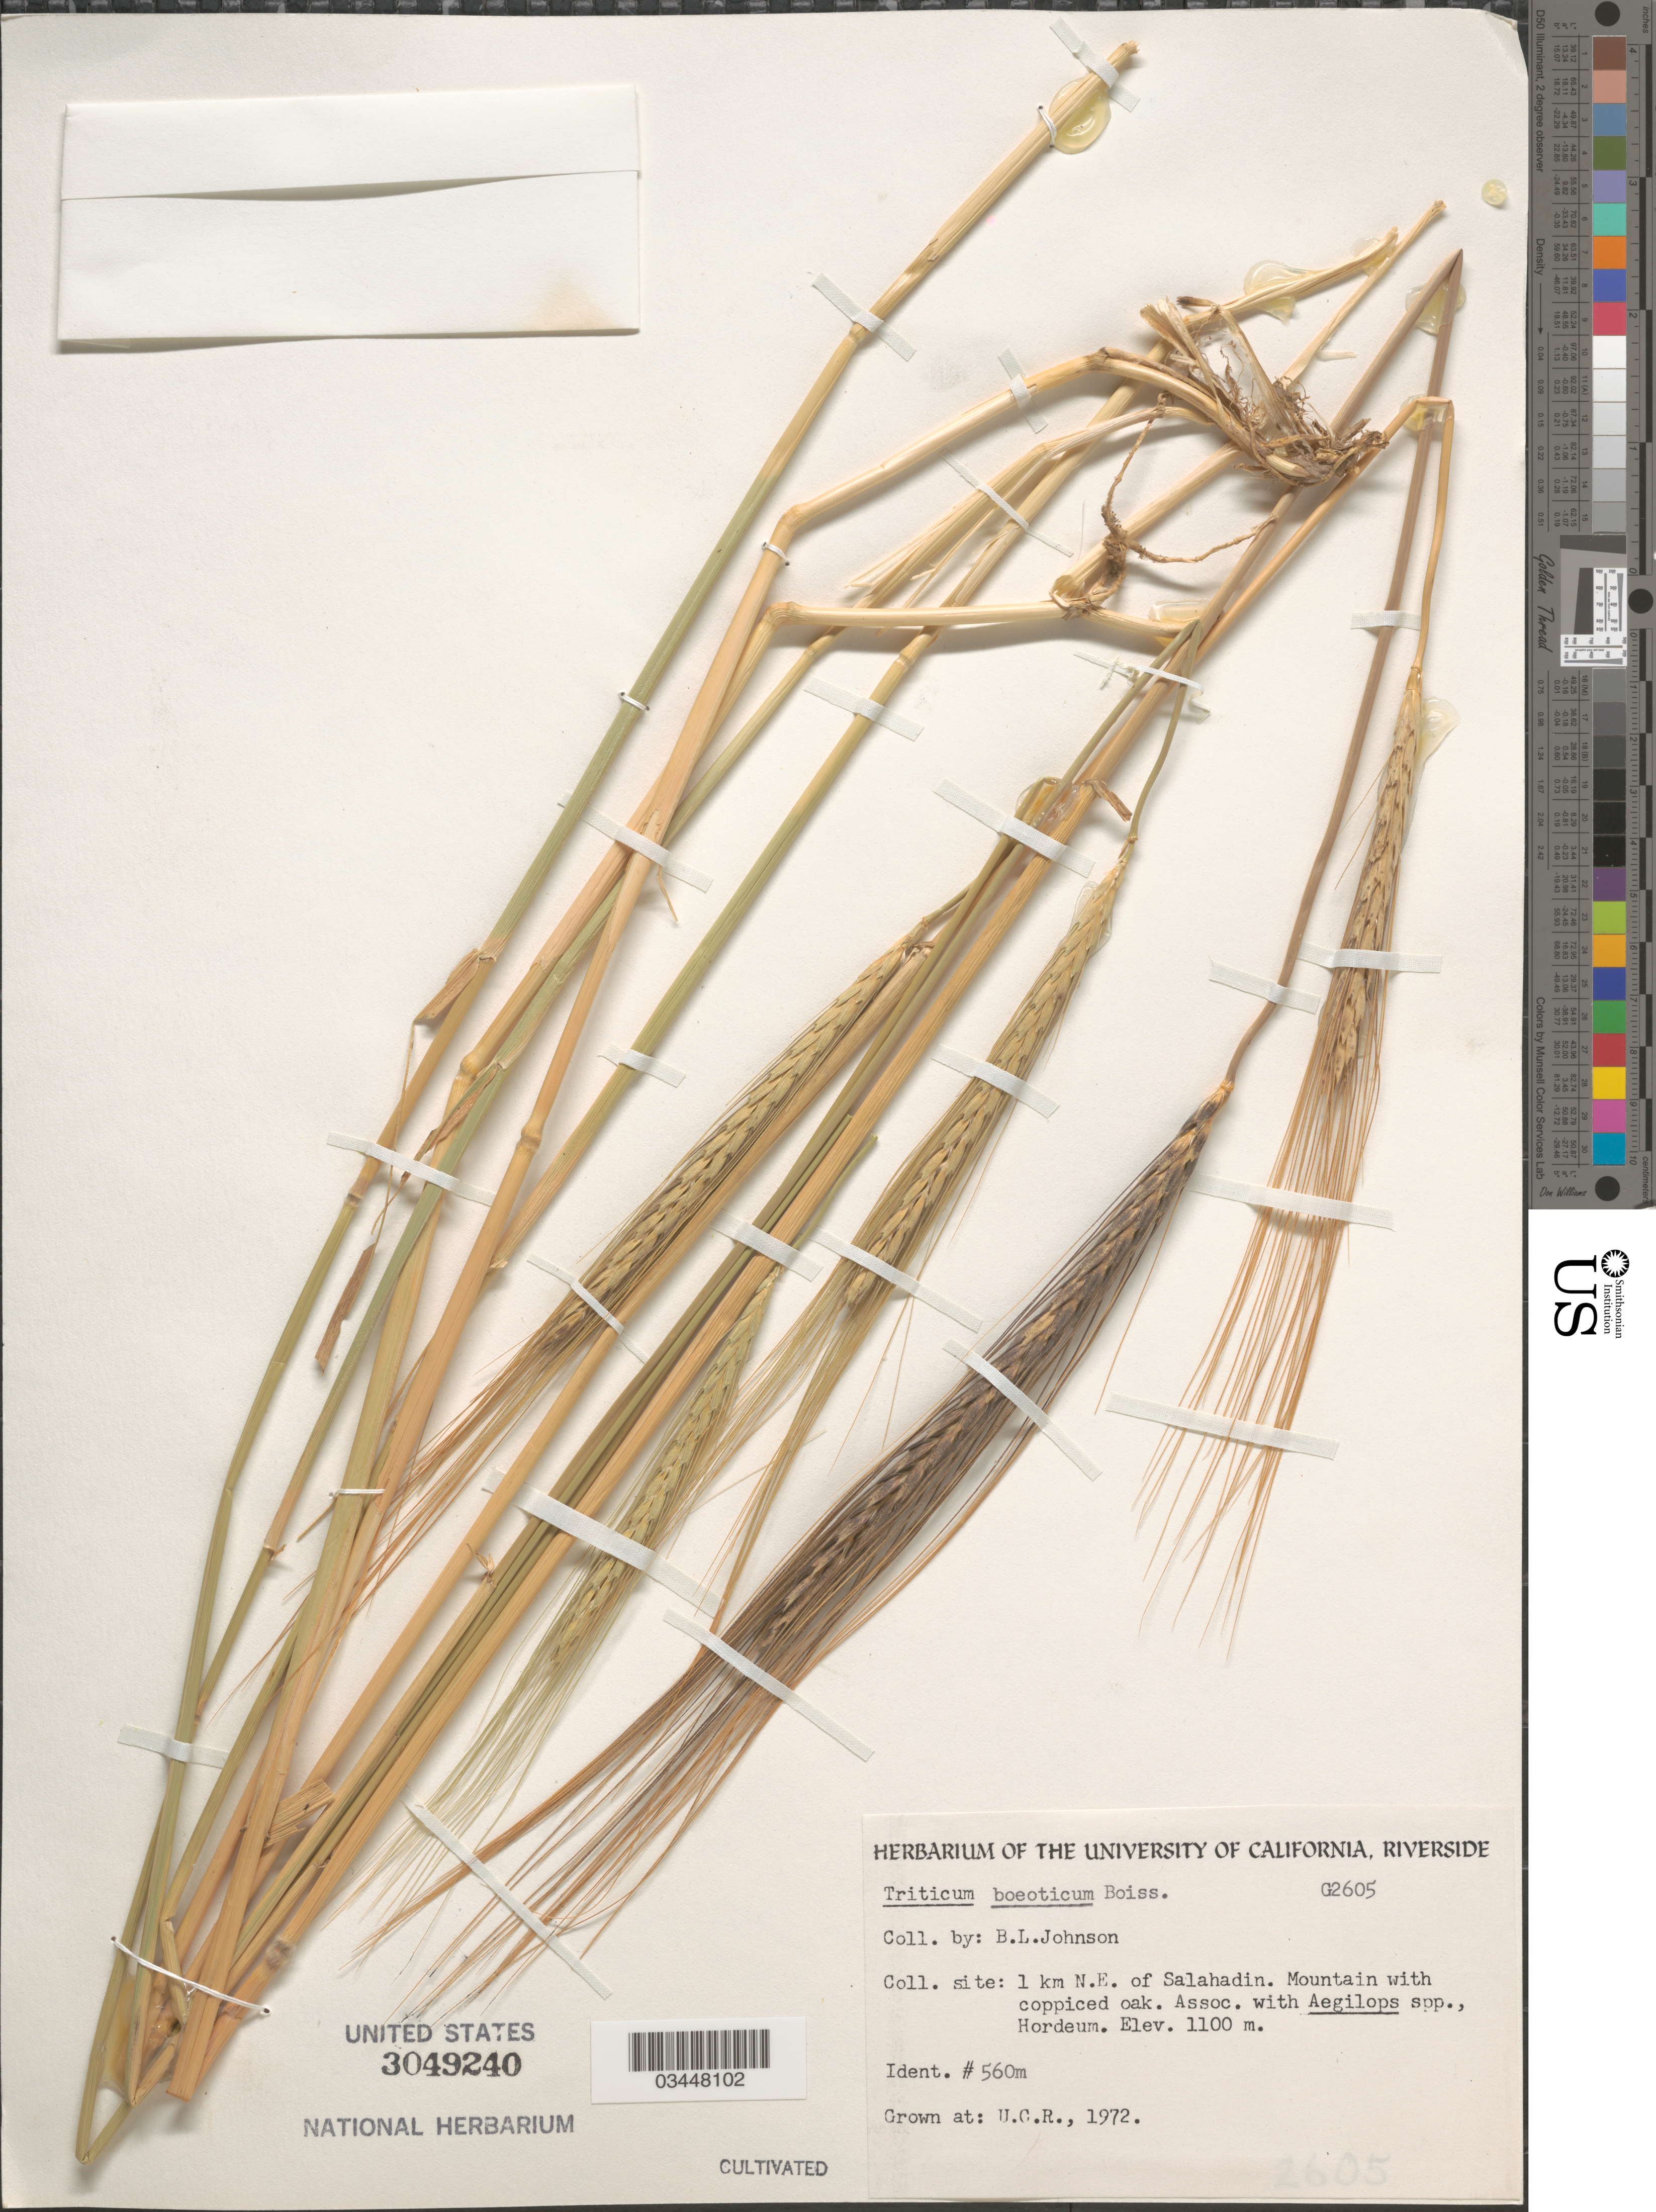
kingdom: Plantae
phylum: Tracheophyta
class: Liliopsida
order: Poales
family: Poaceae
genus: Triticum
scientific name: Triticum boeoticum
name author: Boiss.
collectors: ex herb. Univ. of California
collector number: G2605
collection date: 1972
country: United States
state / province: California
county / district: Riverside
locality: U.C.R.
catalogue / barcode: US 3049240